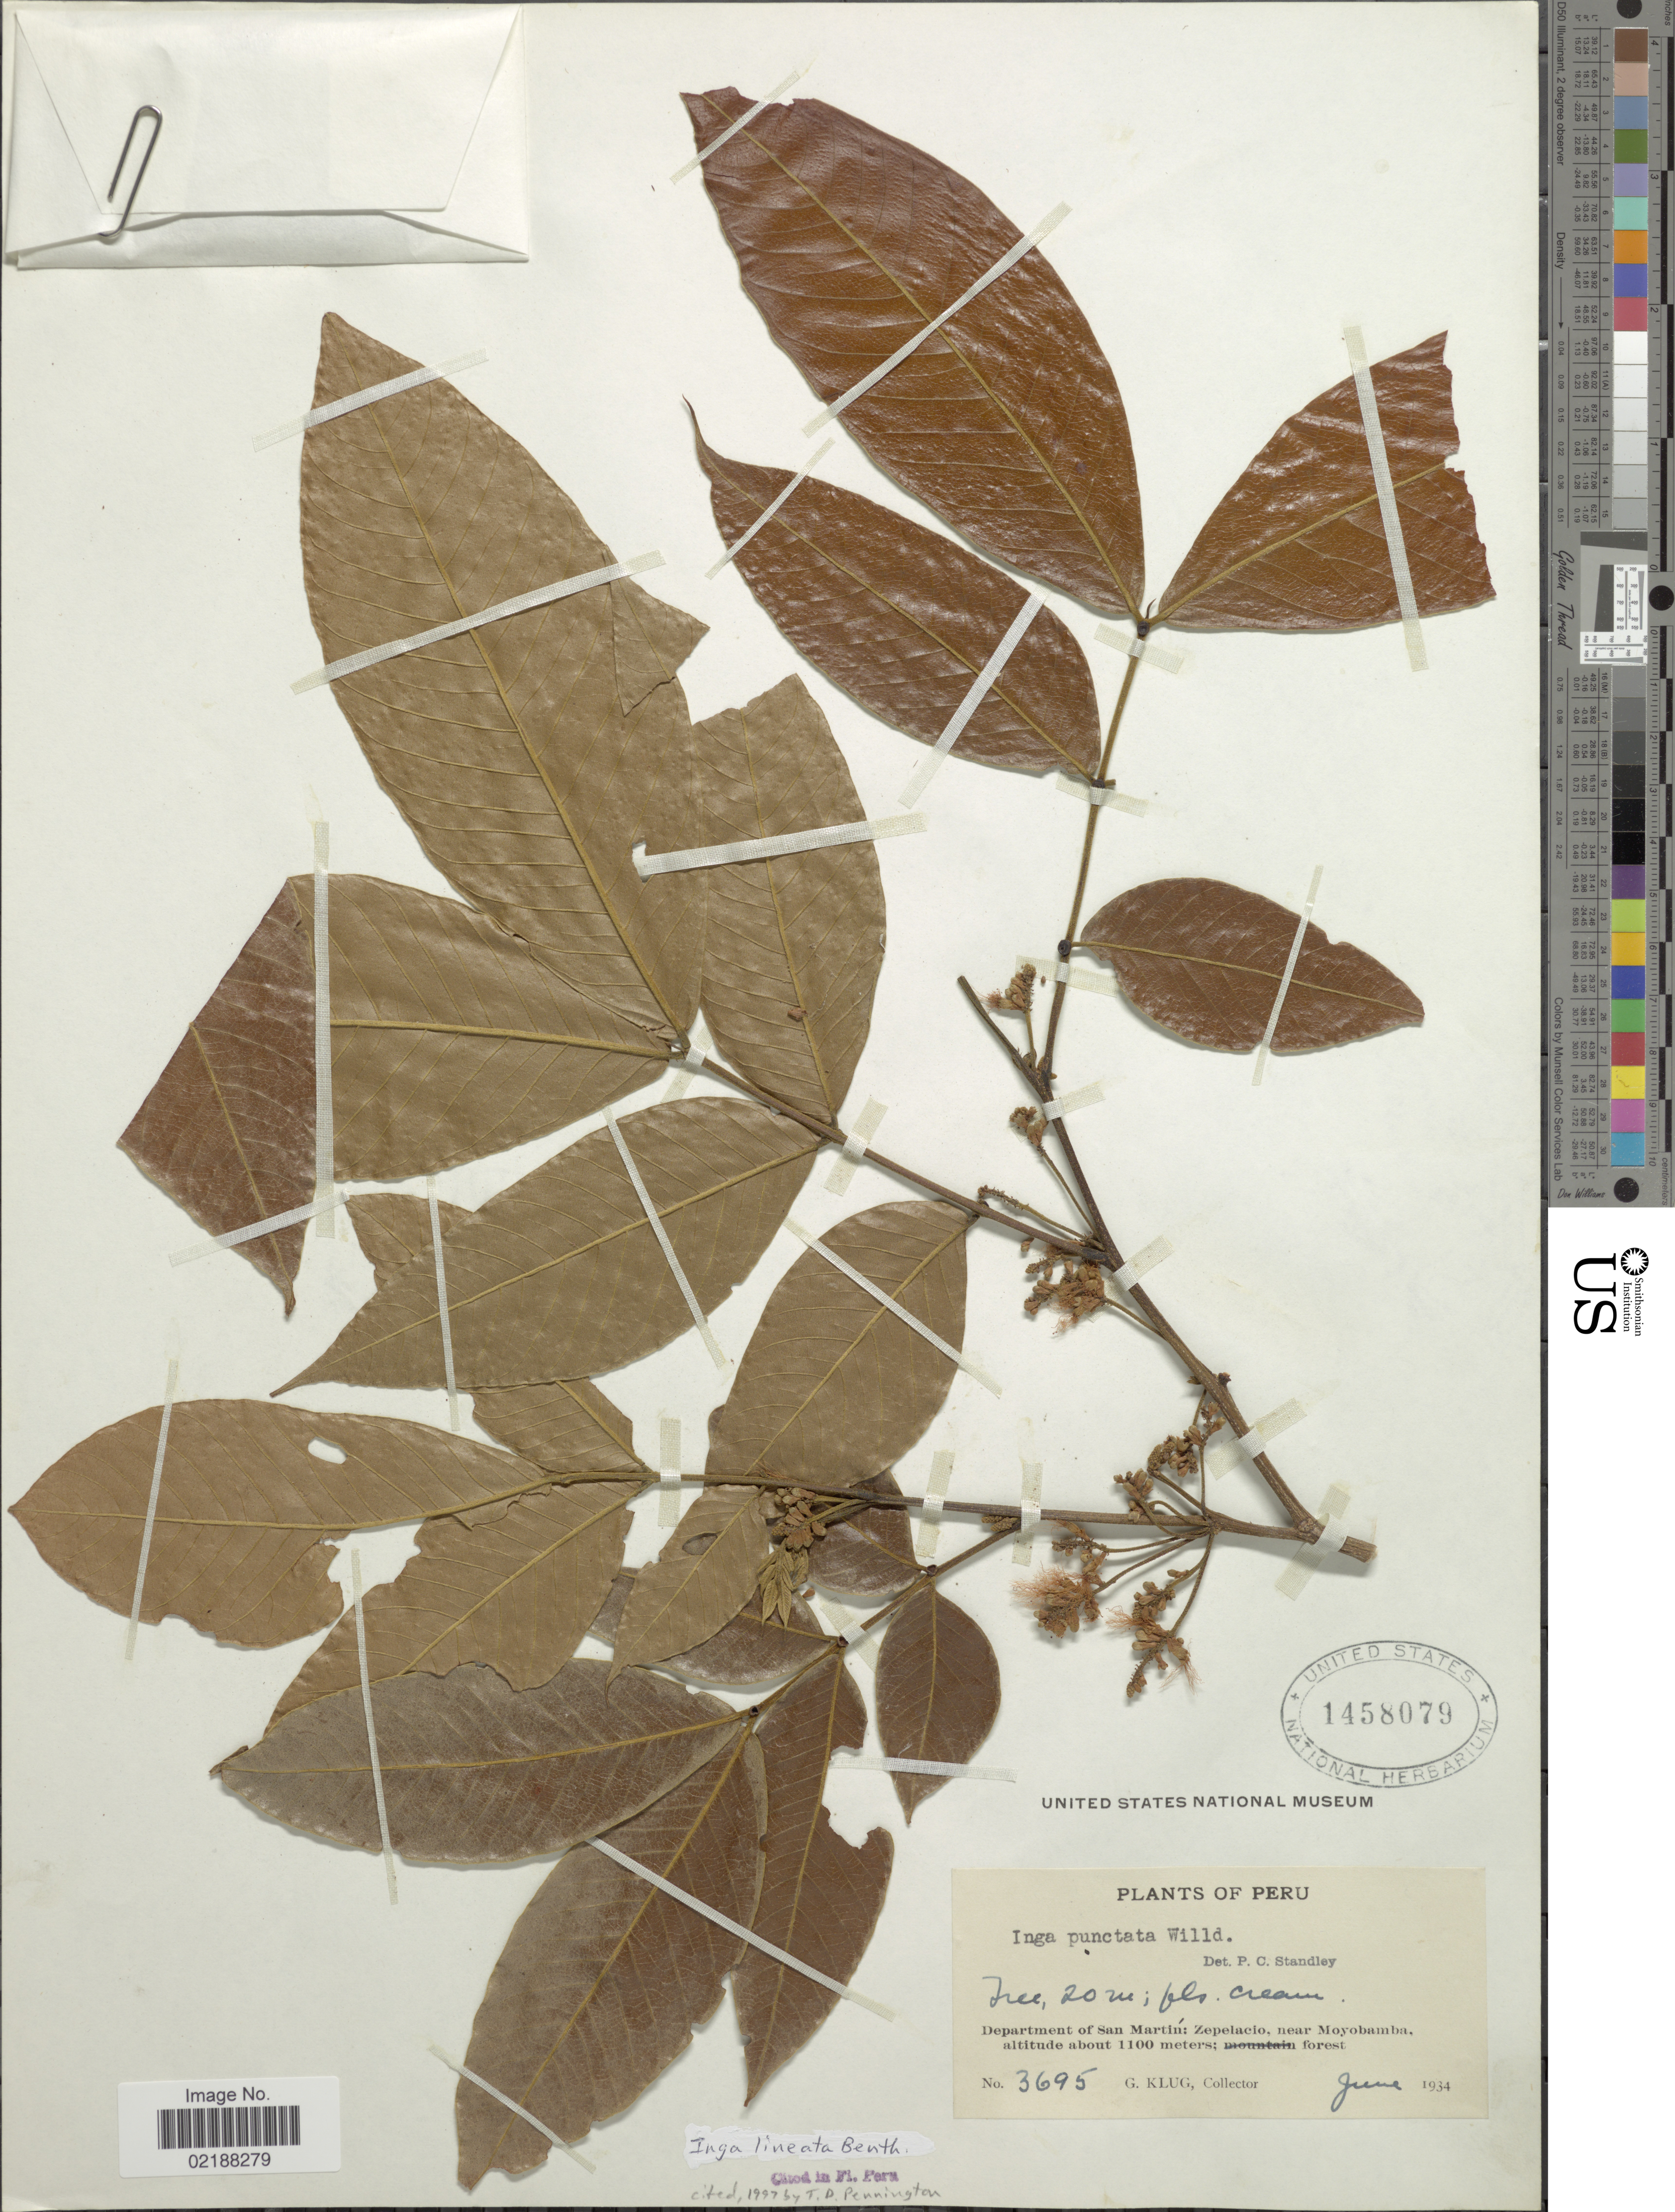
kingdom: Plantae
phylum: Tracheophyta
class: Magnoliopsida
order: Fabales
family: Fabaceae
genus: Inga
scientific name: Inga lineata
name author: Benth.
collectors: G. Klug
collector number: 3695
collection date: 1934-06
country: Peru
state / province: San Martín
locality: Zepelacio, near Moyobamba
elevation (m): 1100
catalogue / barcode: US 1458079